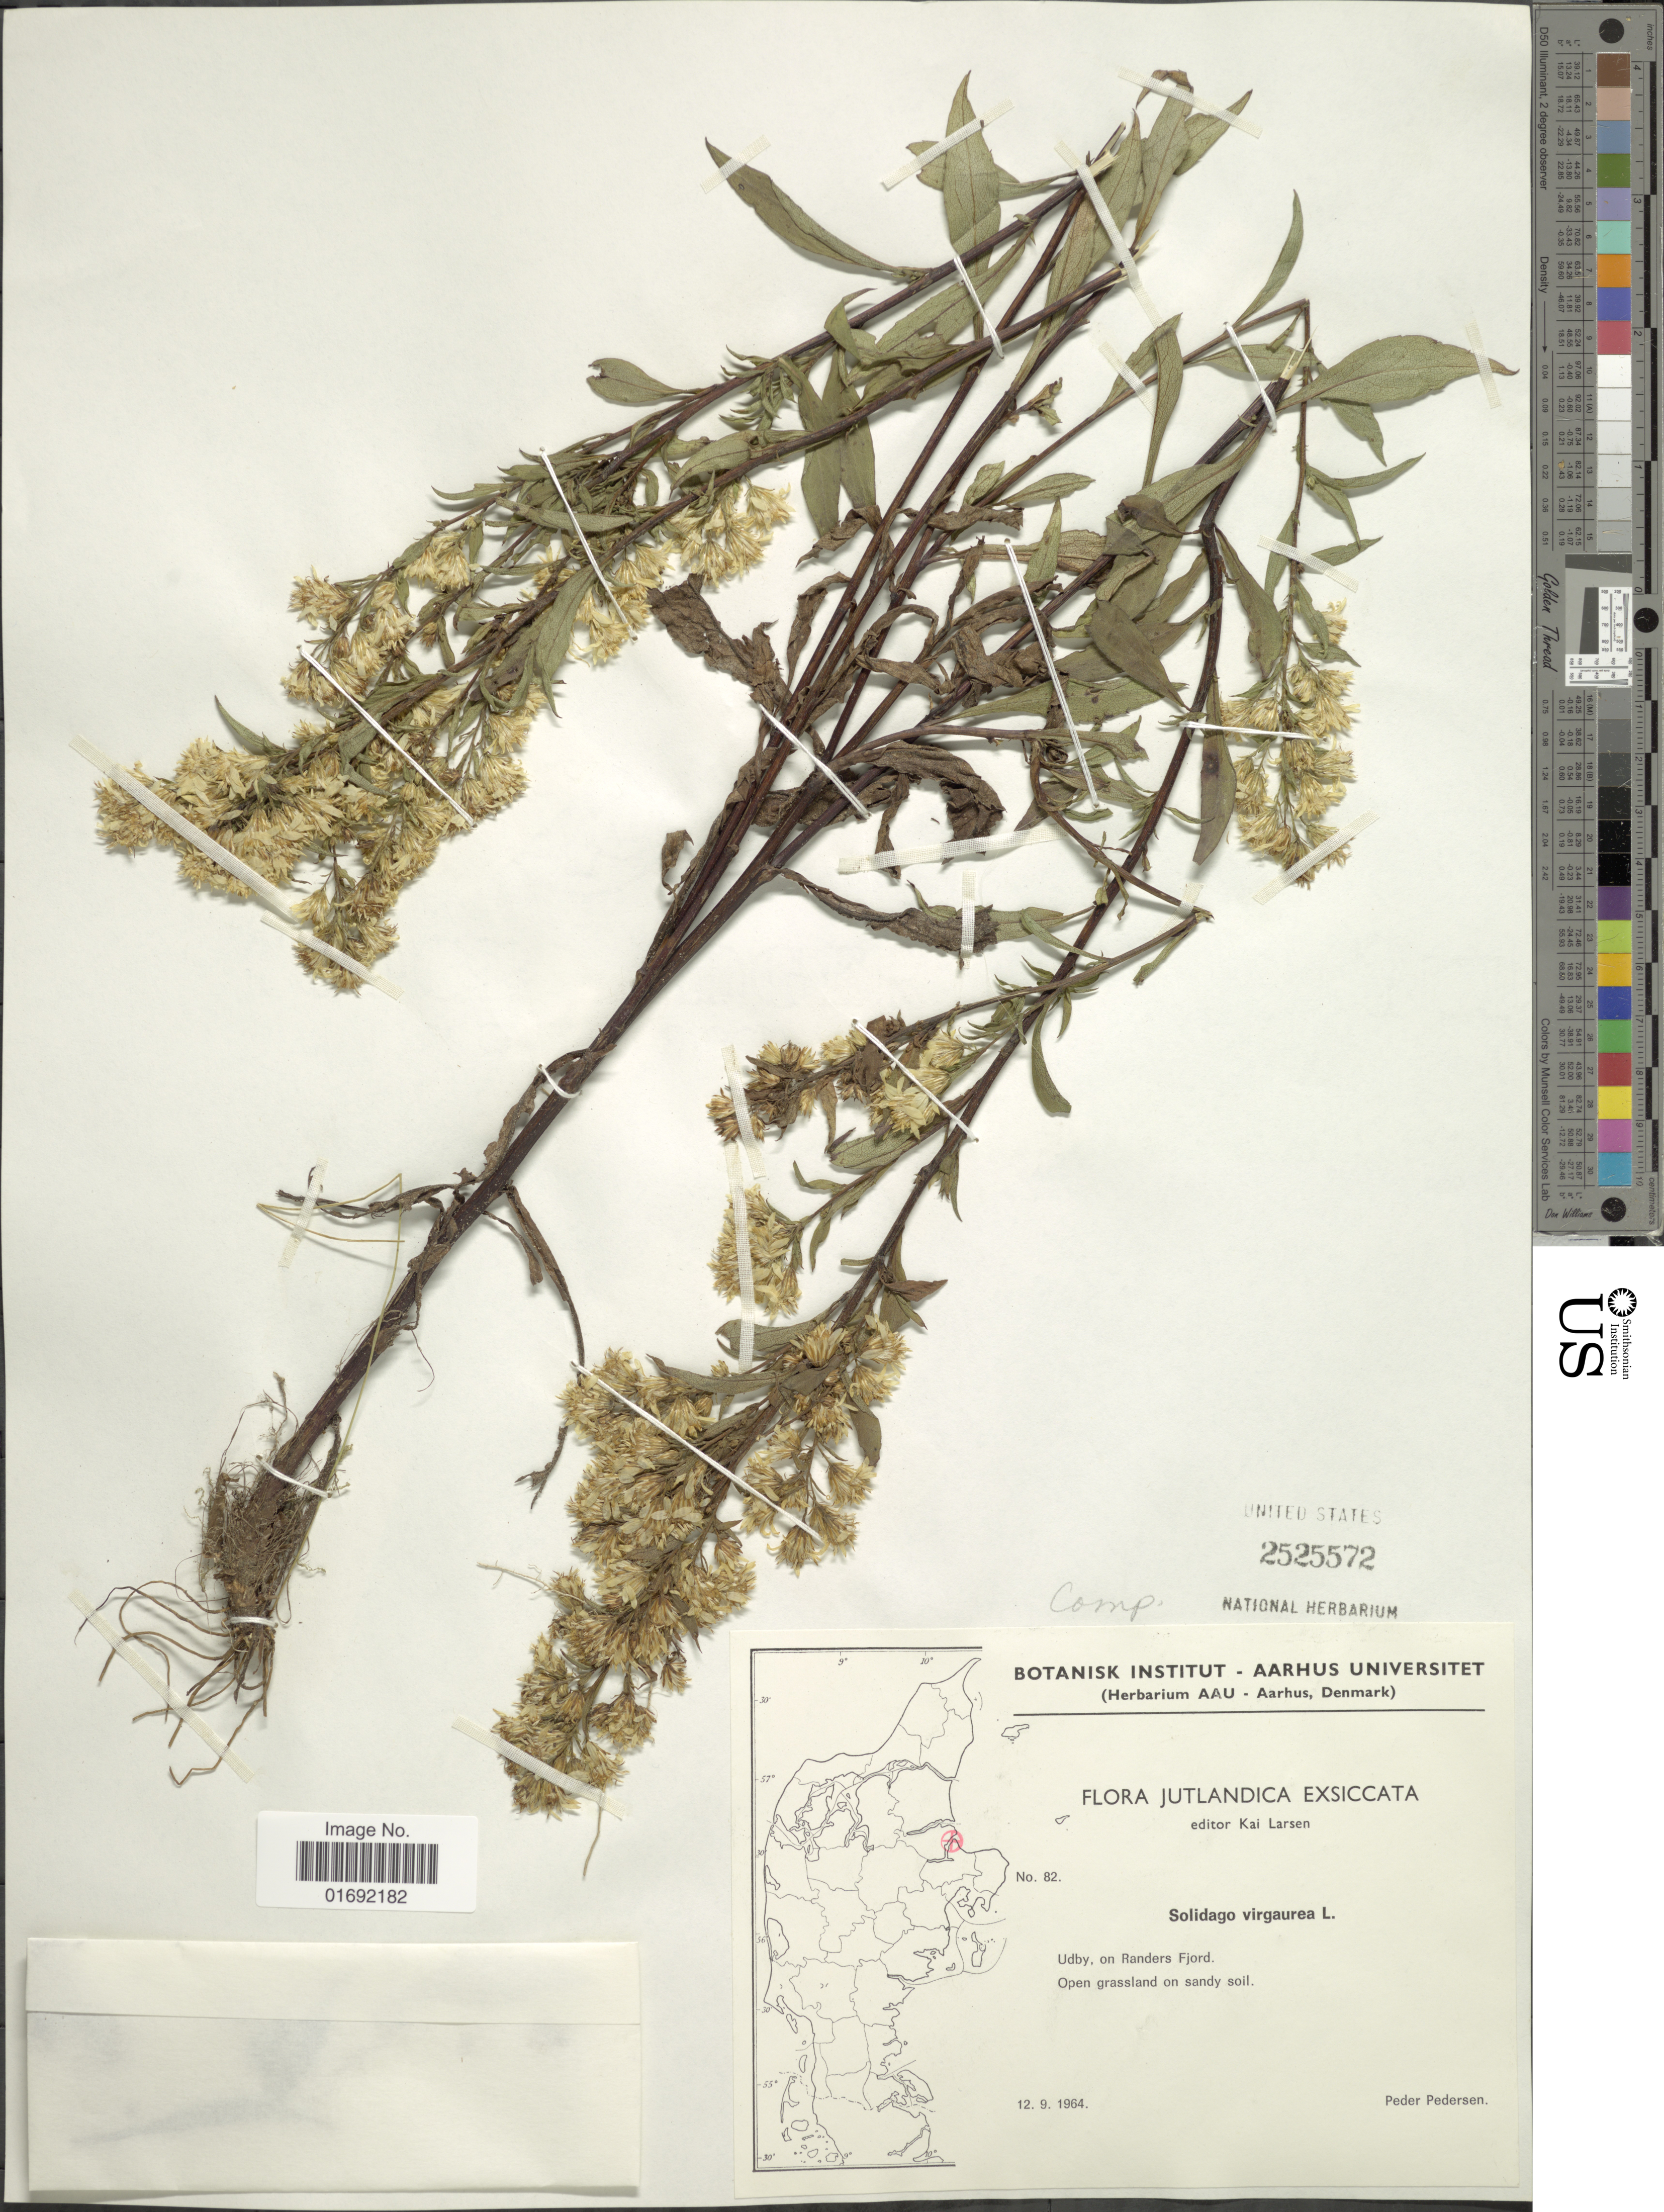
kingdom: Plantae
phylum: Tracheophyta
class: Magnoliopsida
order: Asterales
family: Asteraceae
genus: Solidago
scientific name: Solidago virgaurea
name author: L.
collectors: P. Pedersen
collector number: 82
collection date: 1964-09-12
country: Denmark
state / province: Midtjylland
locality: Jutlandica, Udby,on Randers Fjord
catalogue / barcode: US 2525572